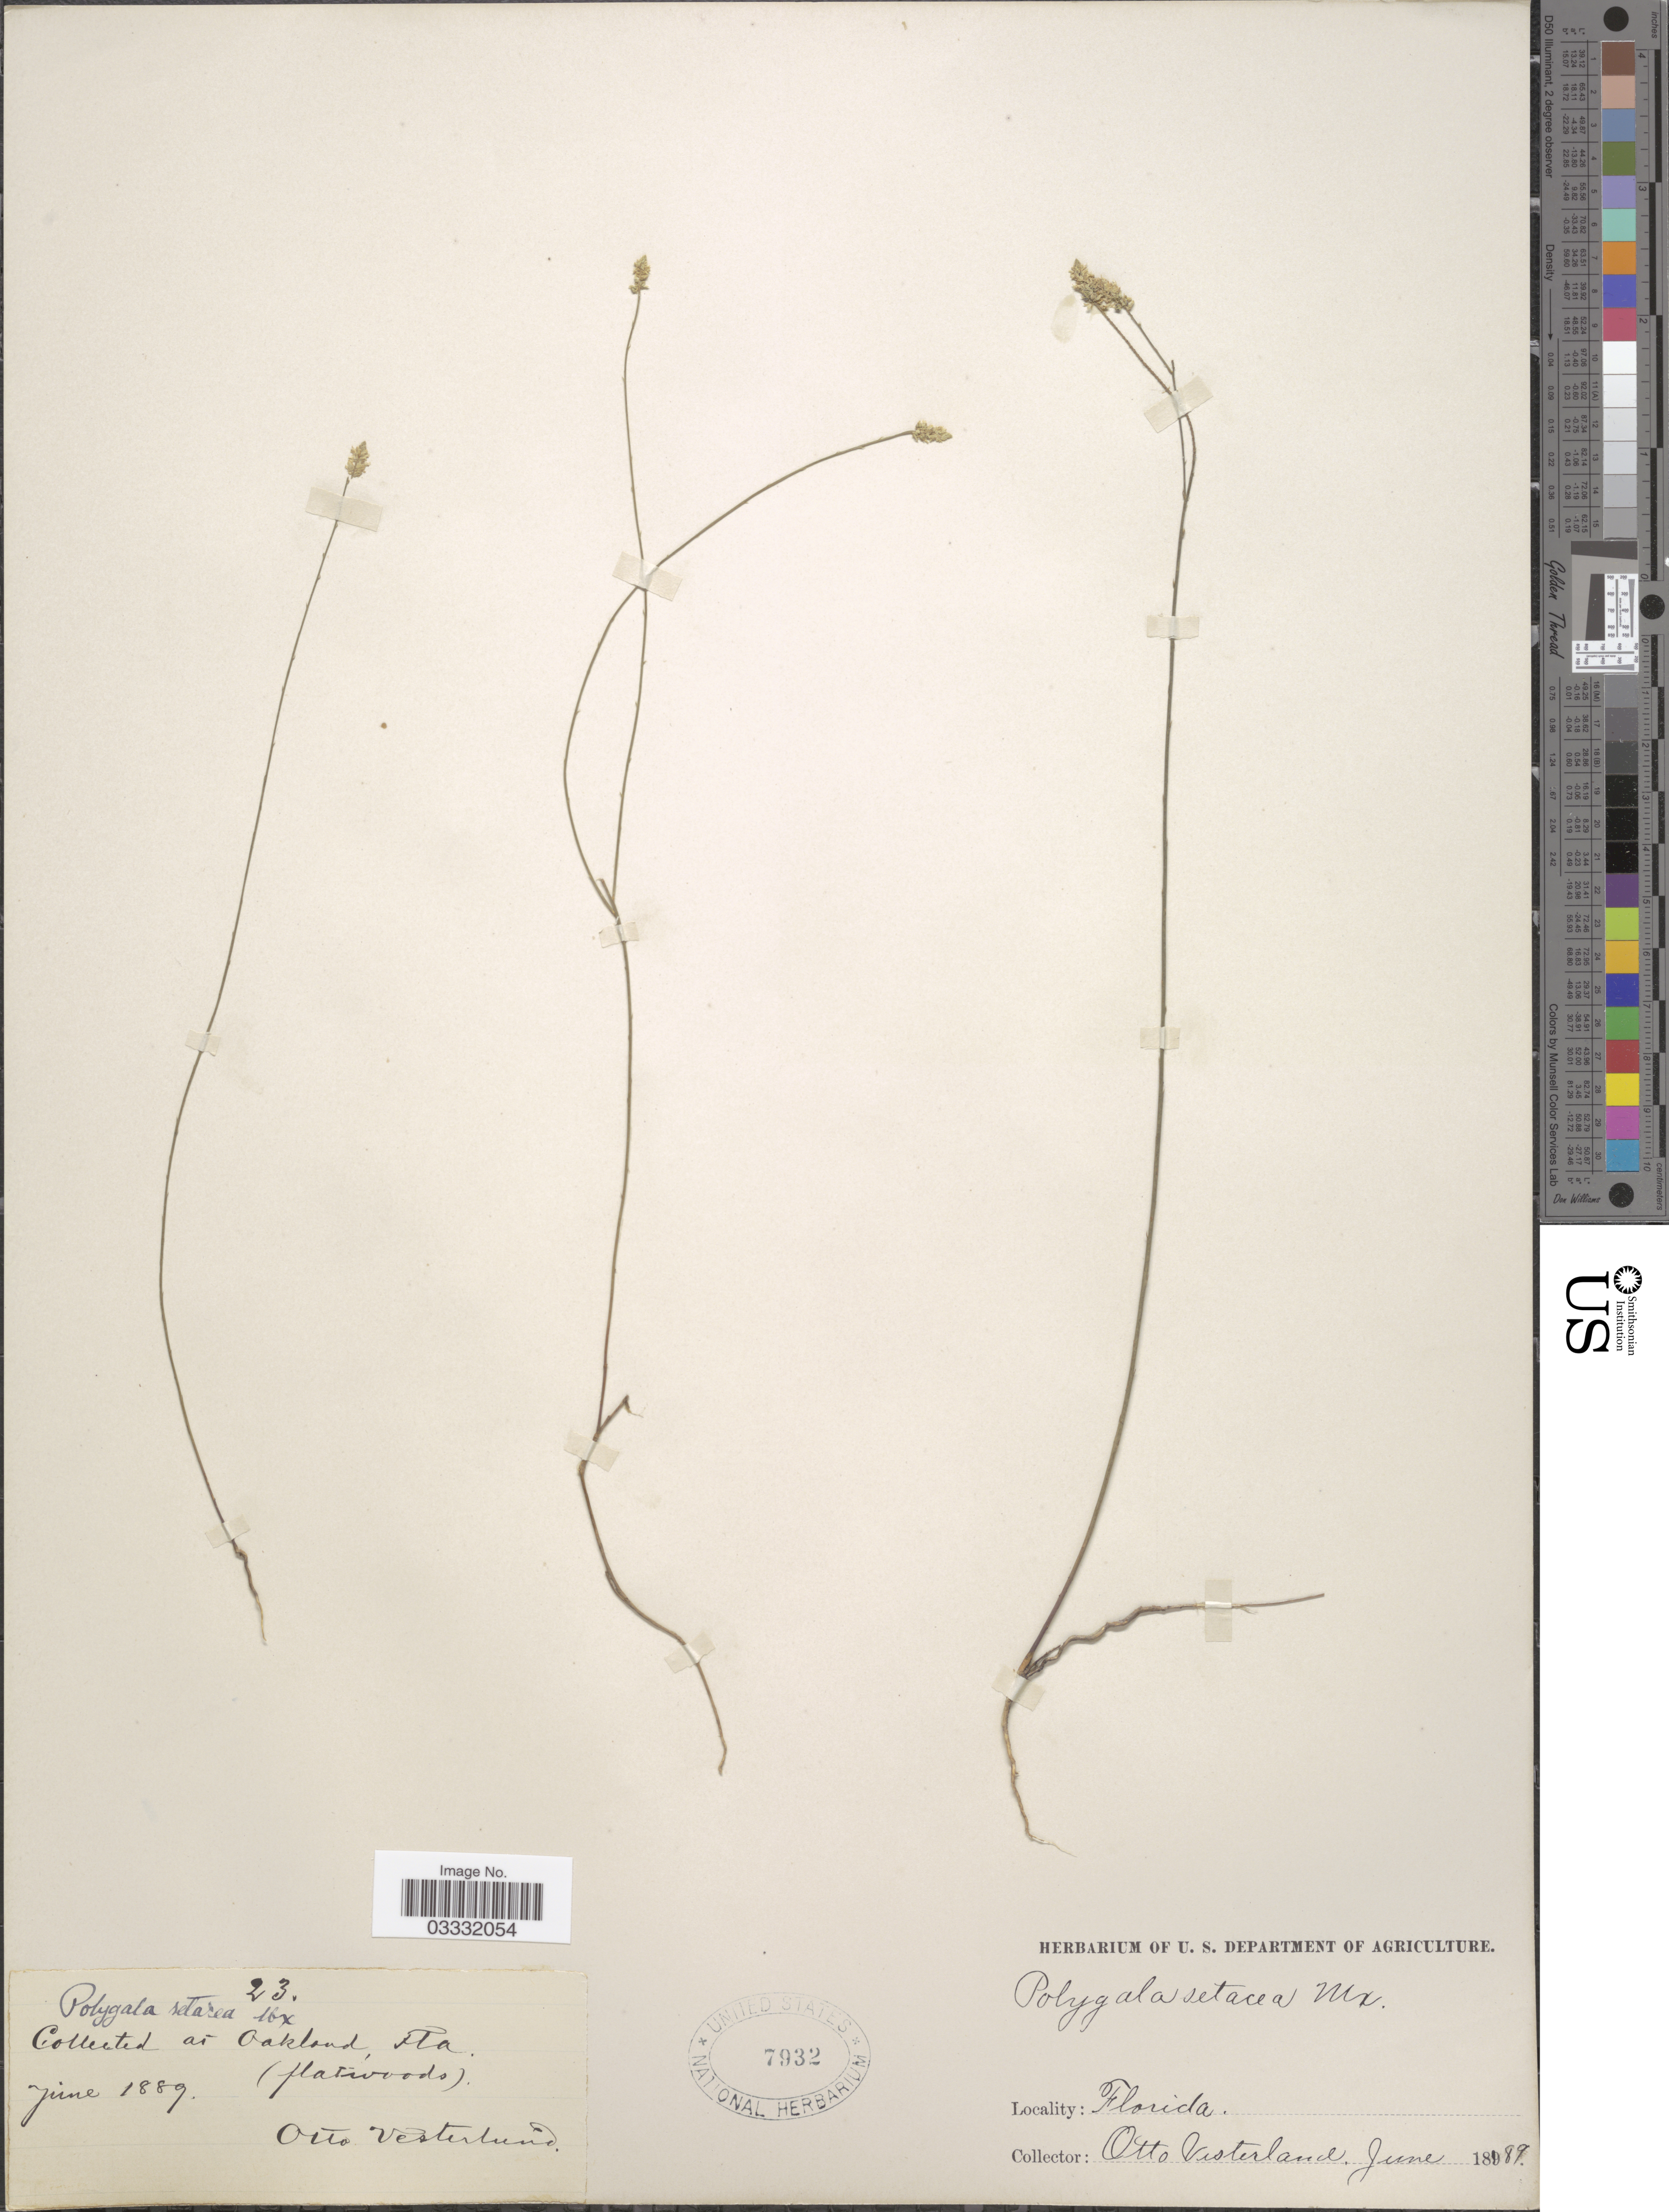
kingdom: Plantae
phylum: Tracheophyta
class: Magnoliopsida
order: Fabales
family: Polygalaceae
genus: Polygala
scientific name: Polygala setacea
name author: Michx.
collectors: O. Vesterland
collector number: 23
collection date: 1889-06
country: United States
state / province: Florida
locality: Oakland.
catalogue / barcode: US 7932